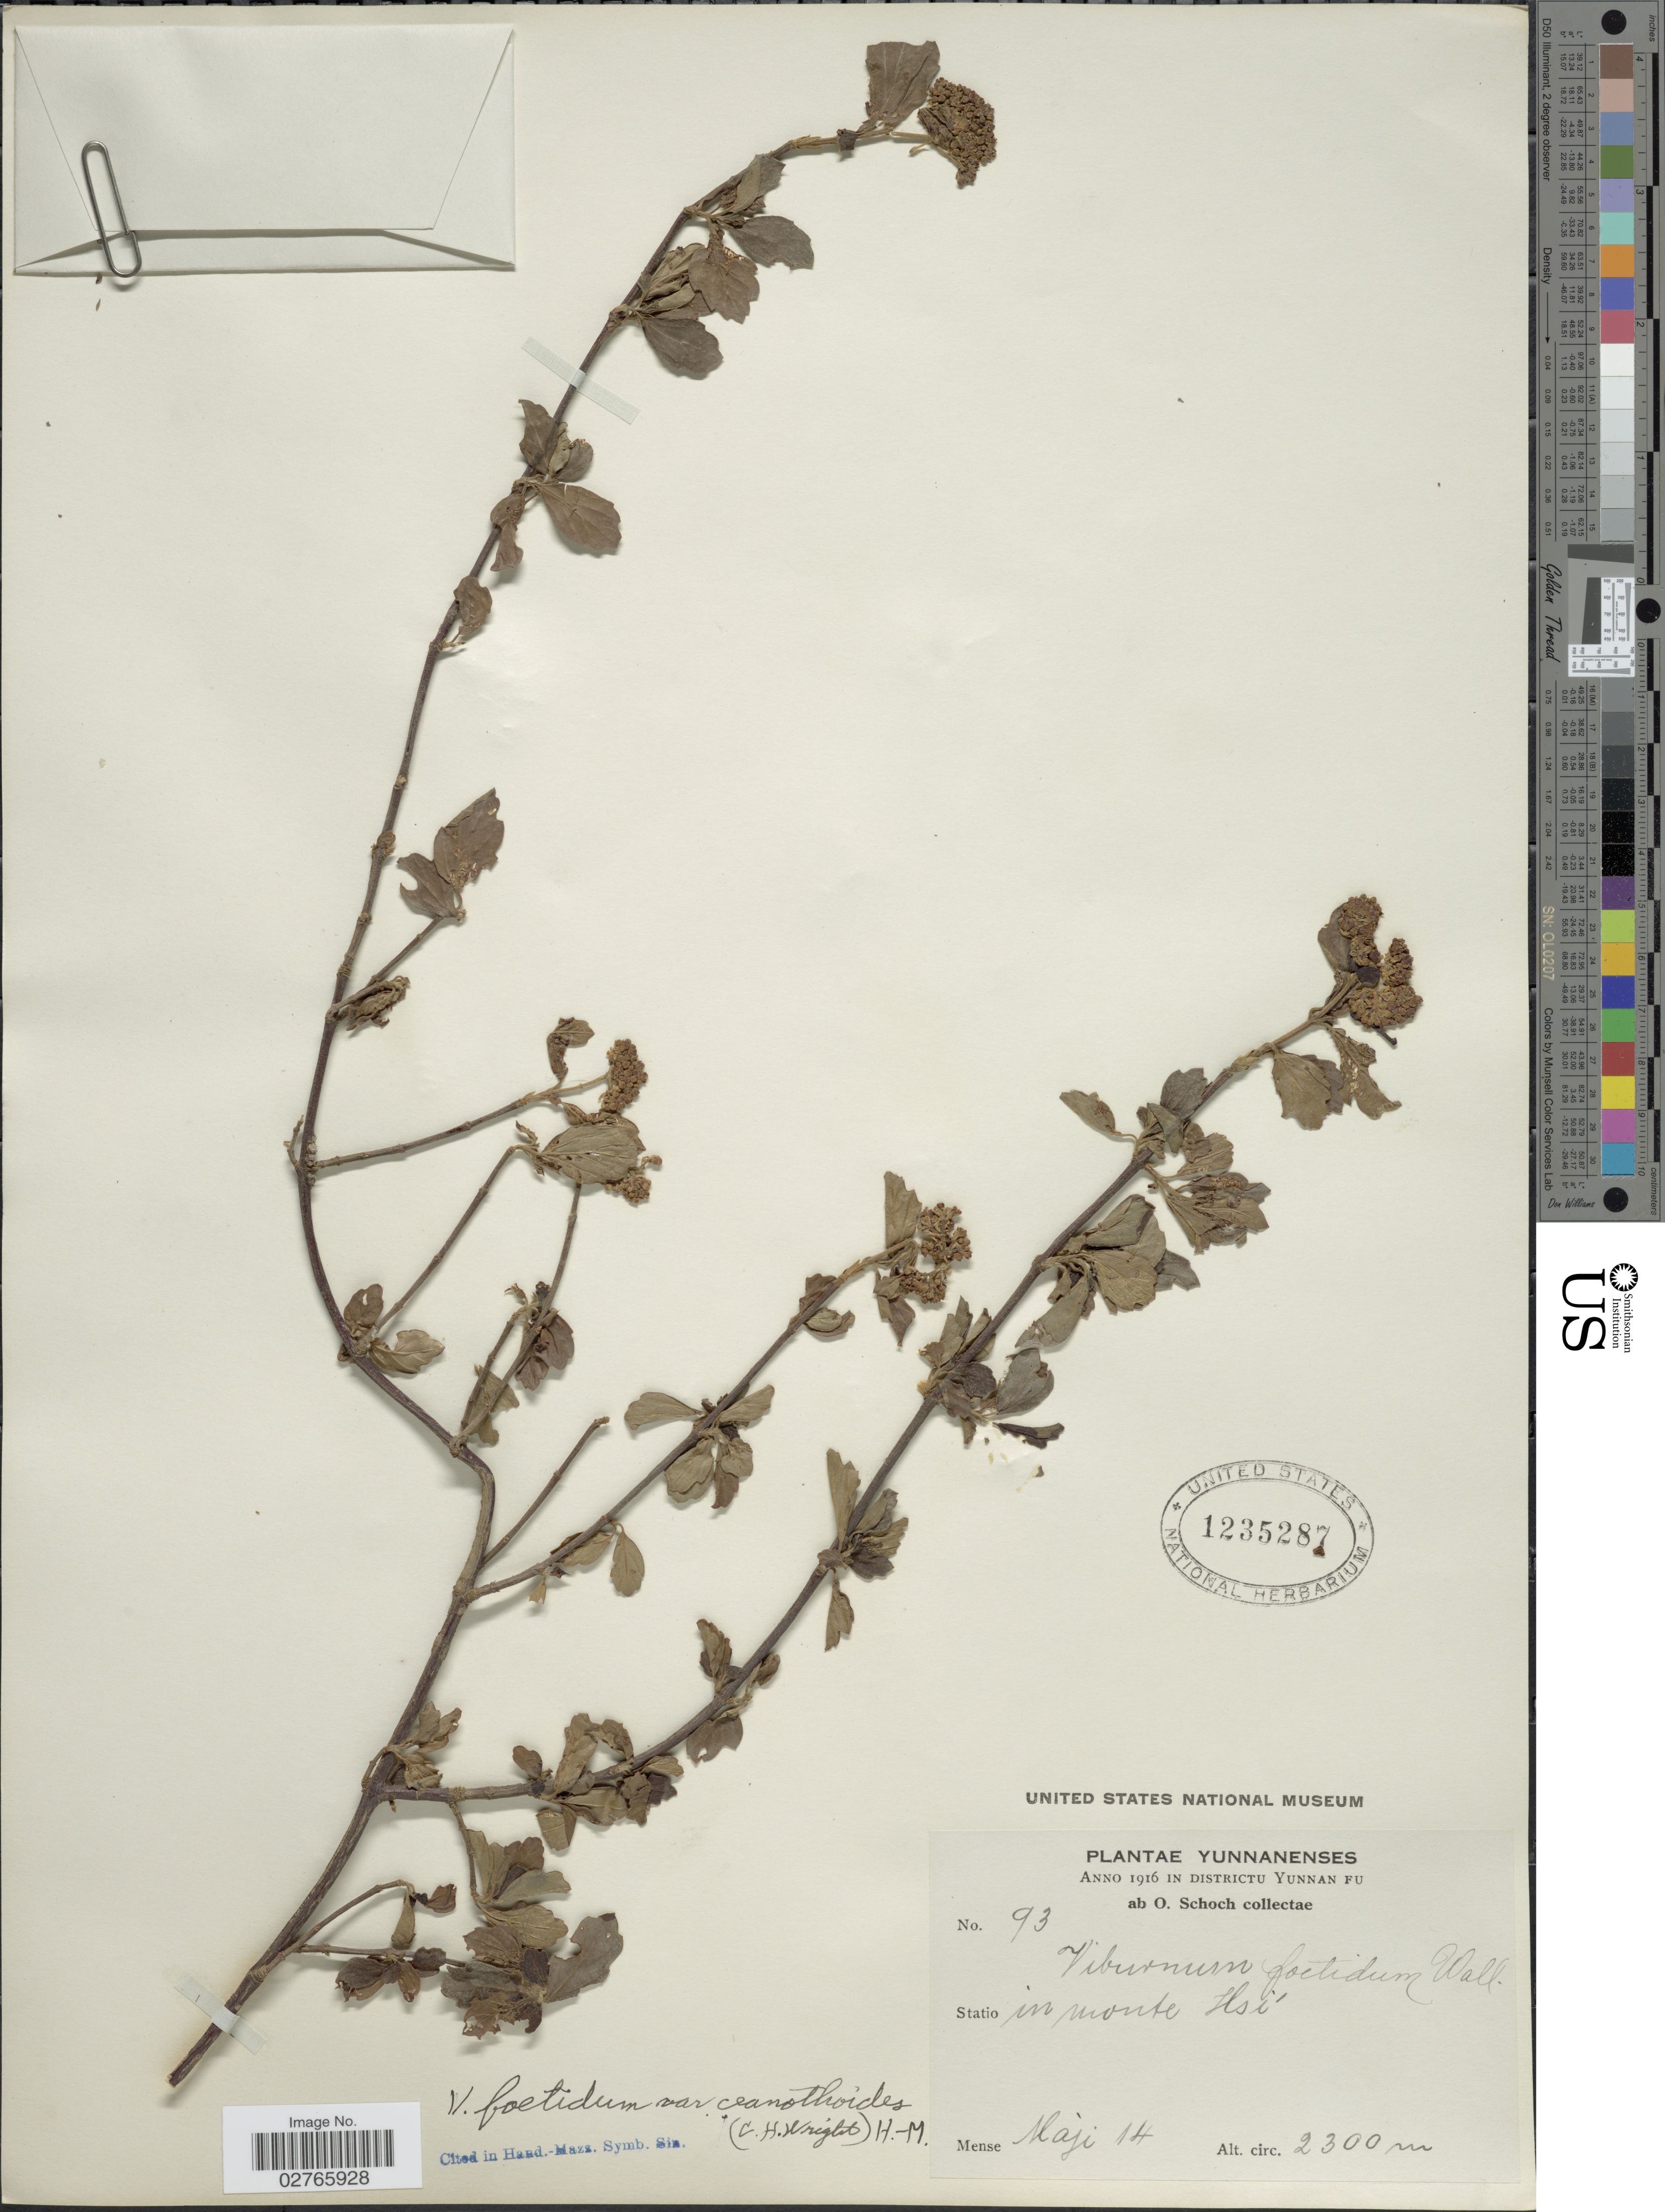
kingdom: Plantae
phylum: Tracheophyta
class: Magnoliopsida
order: Dipsacales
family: Viburnaceae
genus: Viburnum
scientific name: Viburnum foetidum var. ceanothoides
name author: (C.H. Wright) Hand.-Mazz.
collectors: O. Schoch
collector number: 93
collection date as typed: Transcribed d/m/y: /5/14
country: China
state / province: Yunnan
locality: Statio in monte Ilsí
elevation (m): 2300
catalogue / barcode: US 1235287